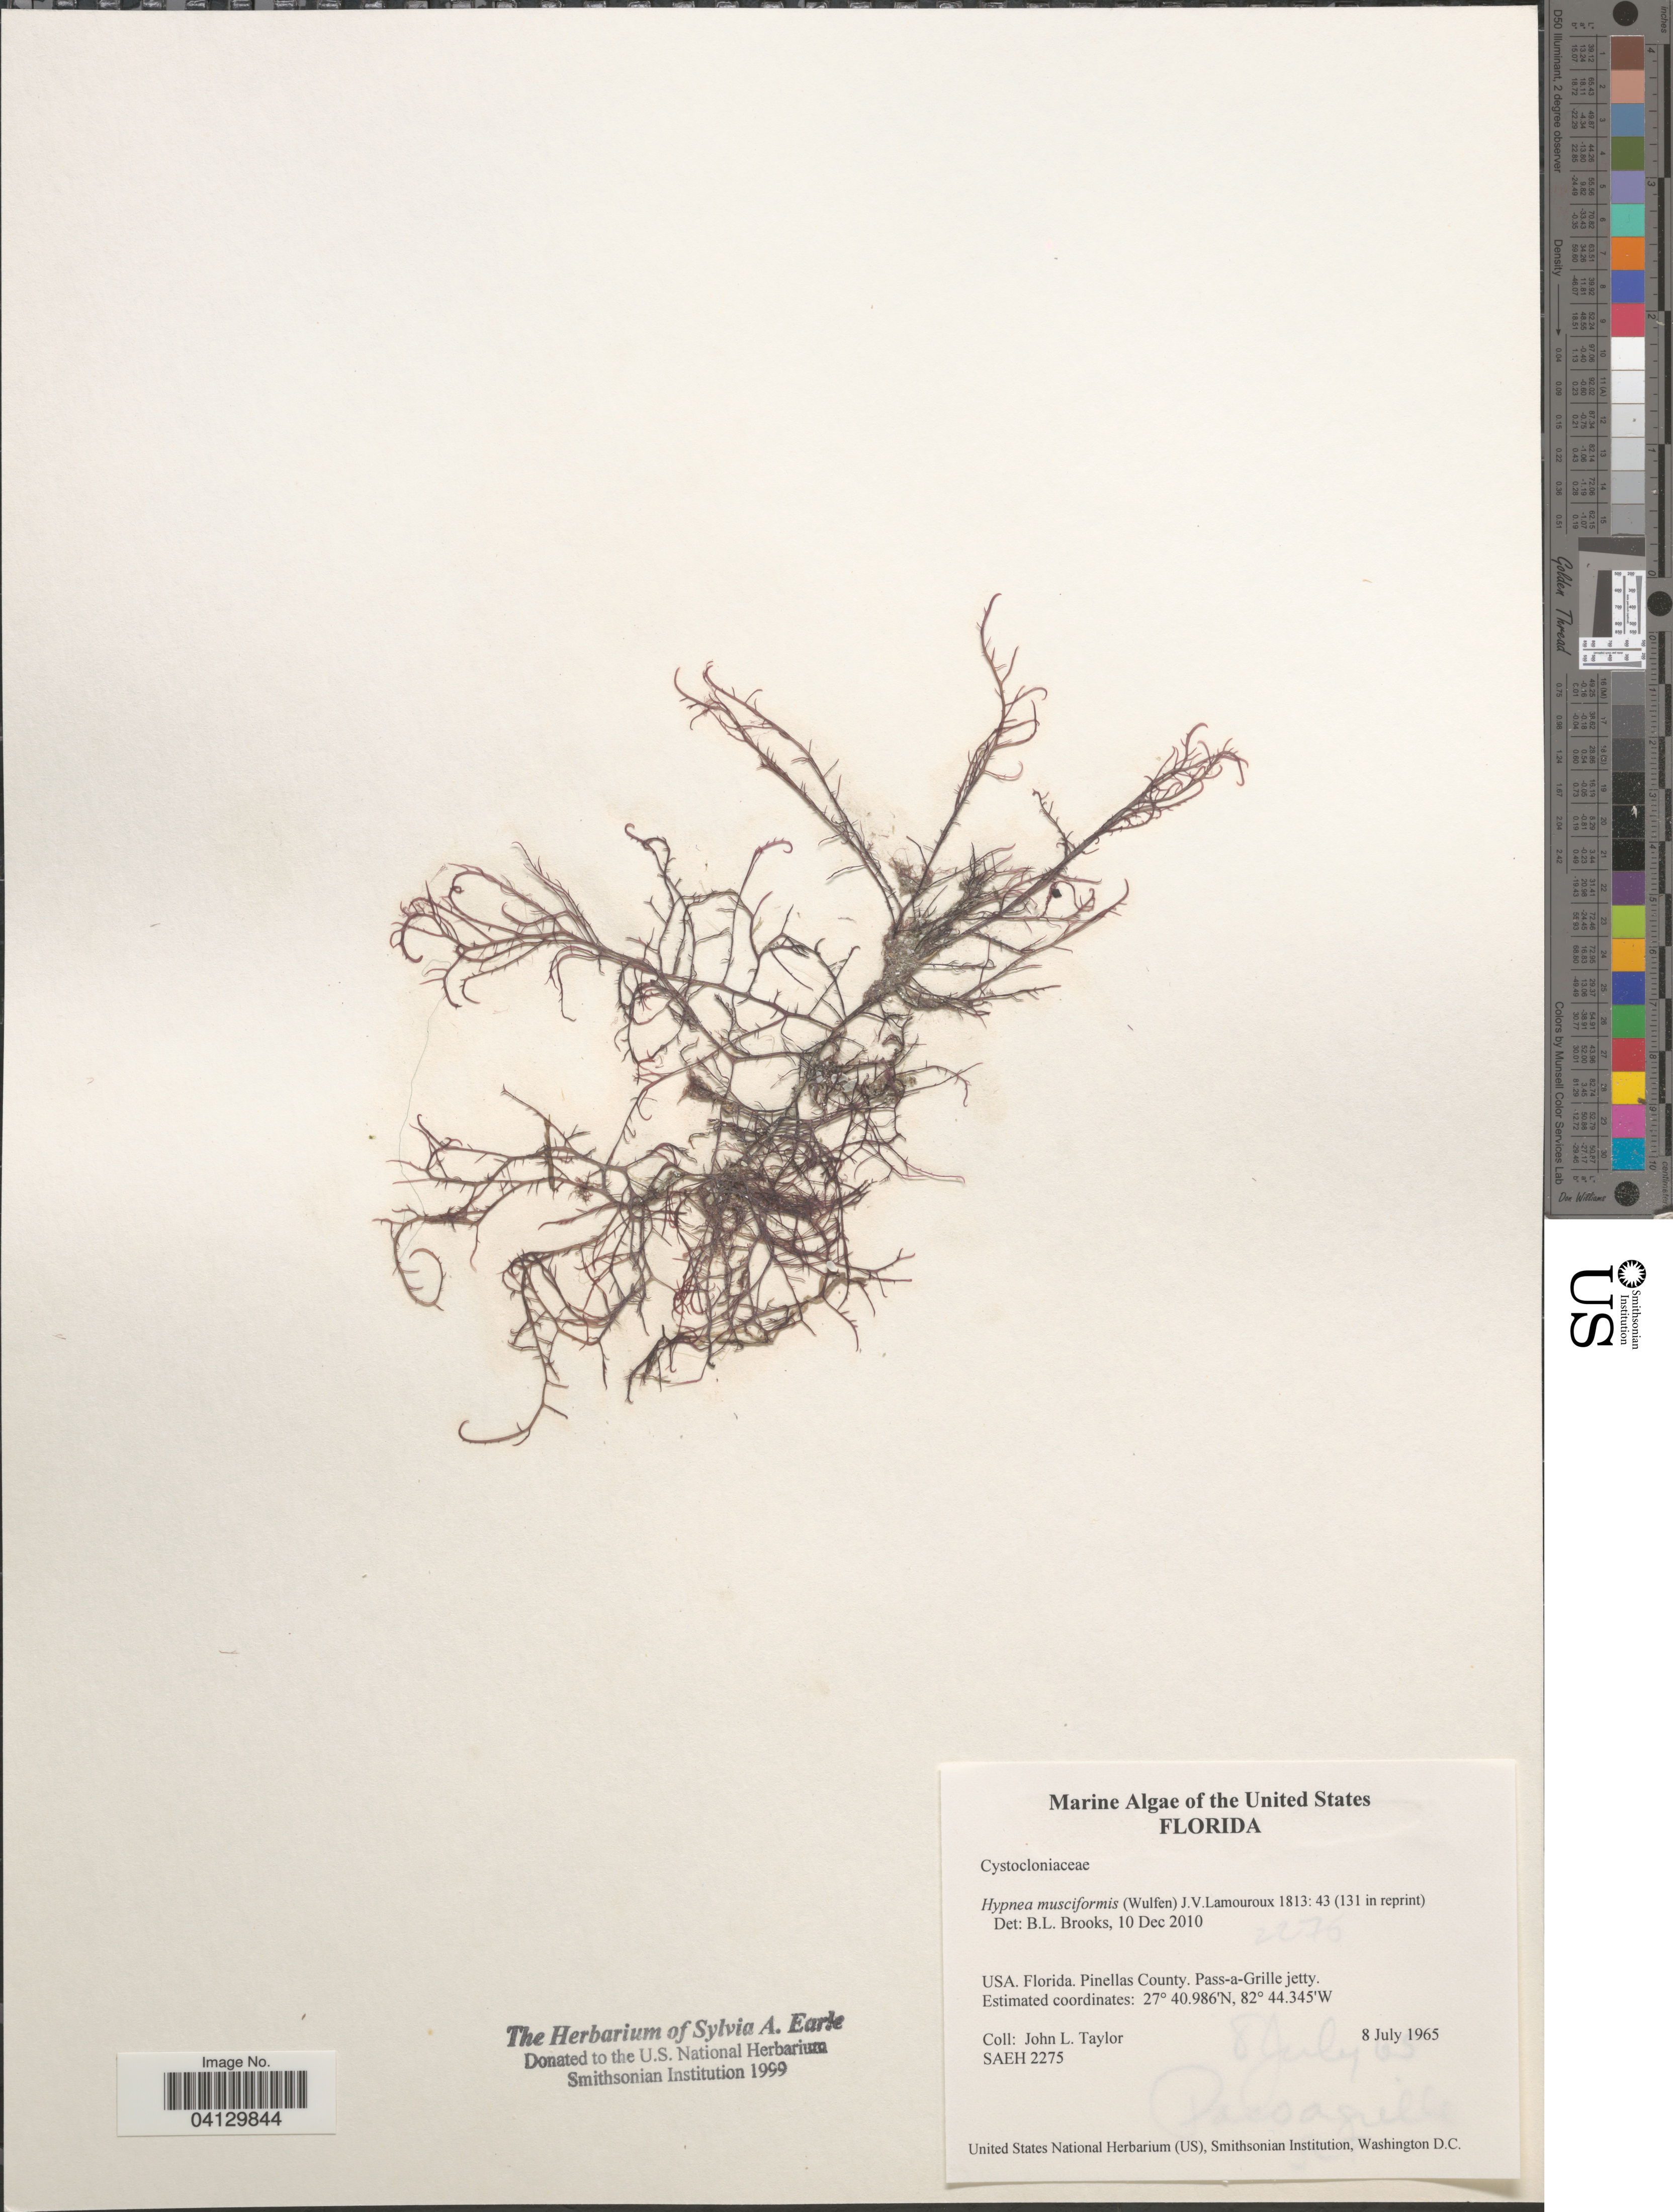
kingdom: Plantae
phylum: Rhodophyta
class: Florideophyceae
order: Gigartinales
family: Cystocloniaceae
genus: Hypnea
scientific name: Hypnea musciformis var. esperi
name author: J. Agardh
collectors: J. L. Taylor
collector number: SAEH2275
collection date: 1965-07-08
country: United States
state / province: Florida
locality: Pinellas County. Pass-a-Grille jetty.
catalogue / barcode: US 328687